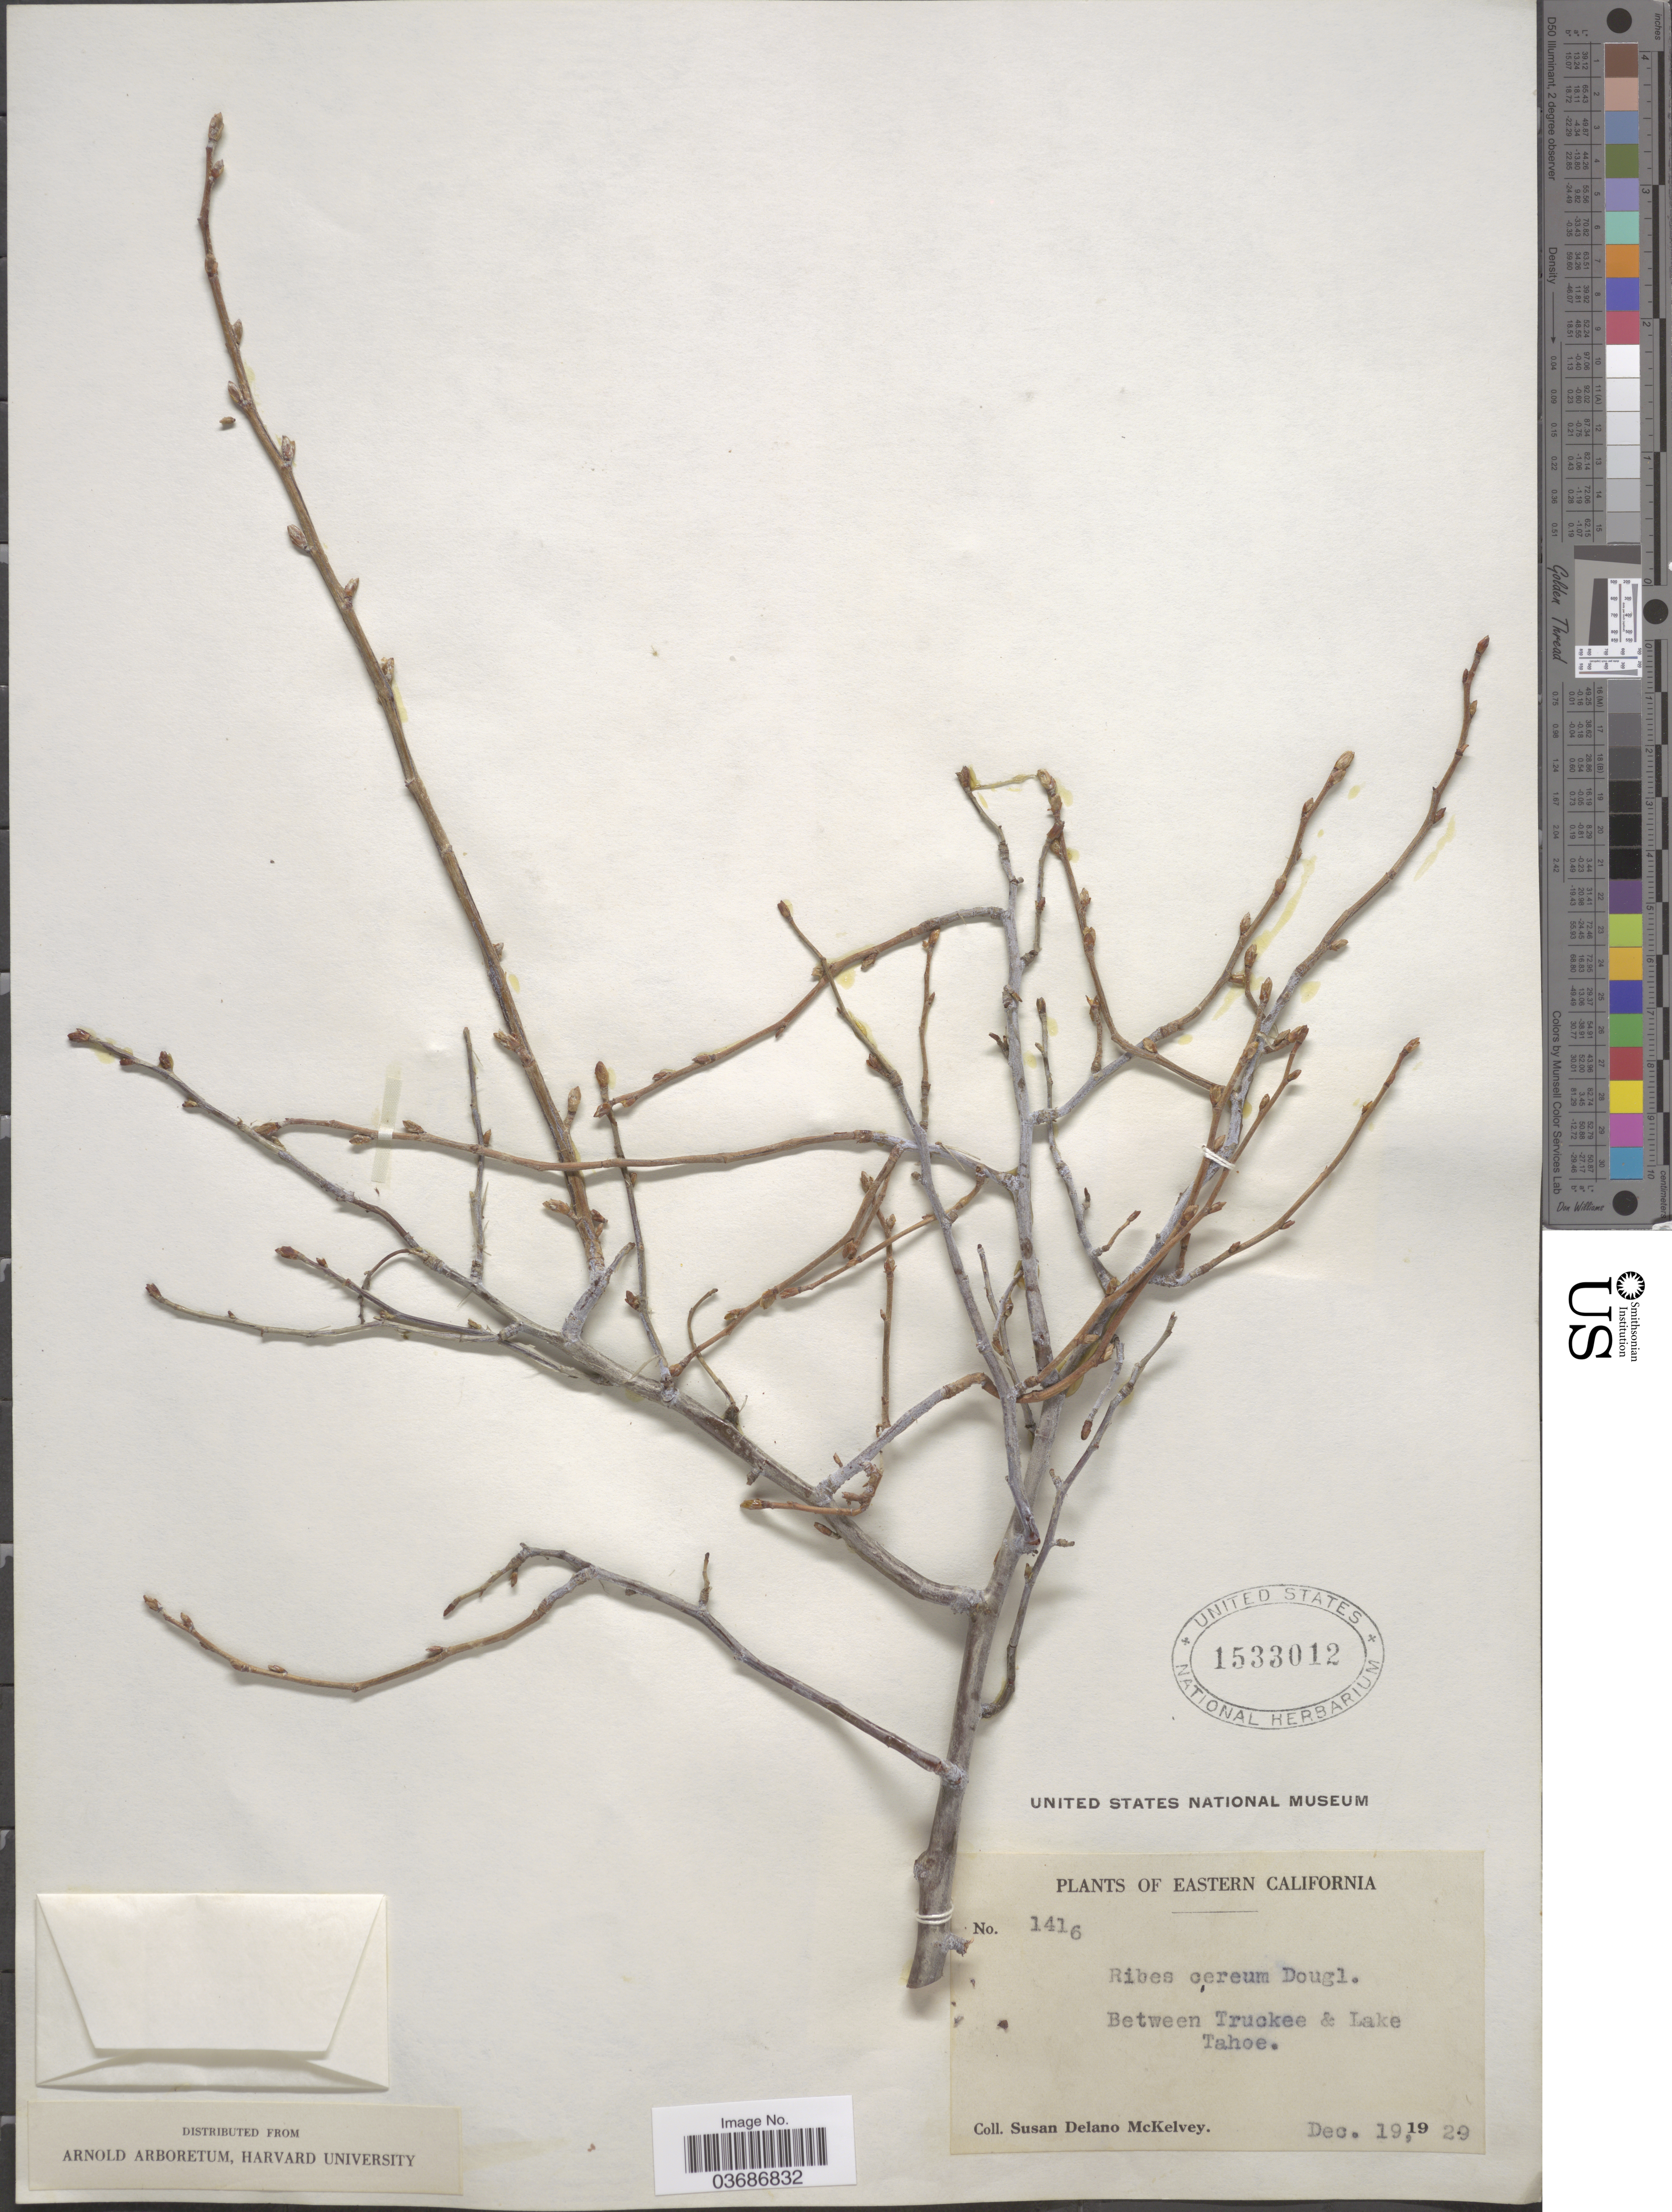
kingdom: Plantae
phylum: Tracheophyta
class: Magnoliopsida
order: Saxifragales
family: Grossulariaceae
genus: Ribes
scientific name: Ribes cereum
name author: Douglas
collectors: S. A. McKelvey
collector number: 1416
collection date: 1929-12-19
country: United States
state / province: California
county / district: Nevada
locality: Eastern California. Between Truckee & Lake Tahoe.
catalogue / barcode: US 1533012